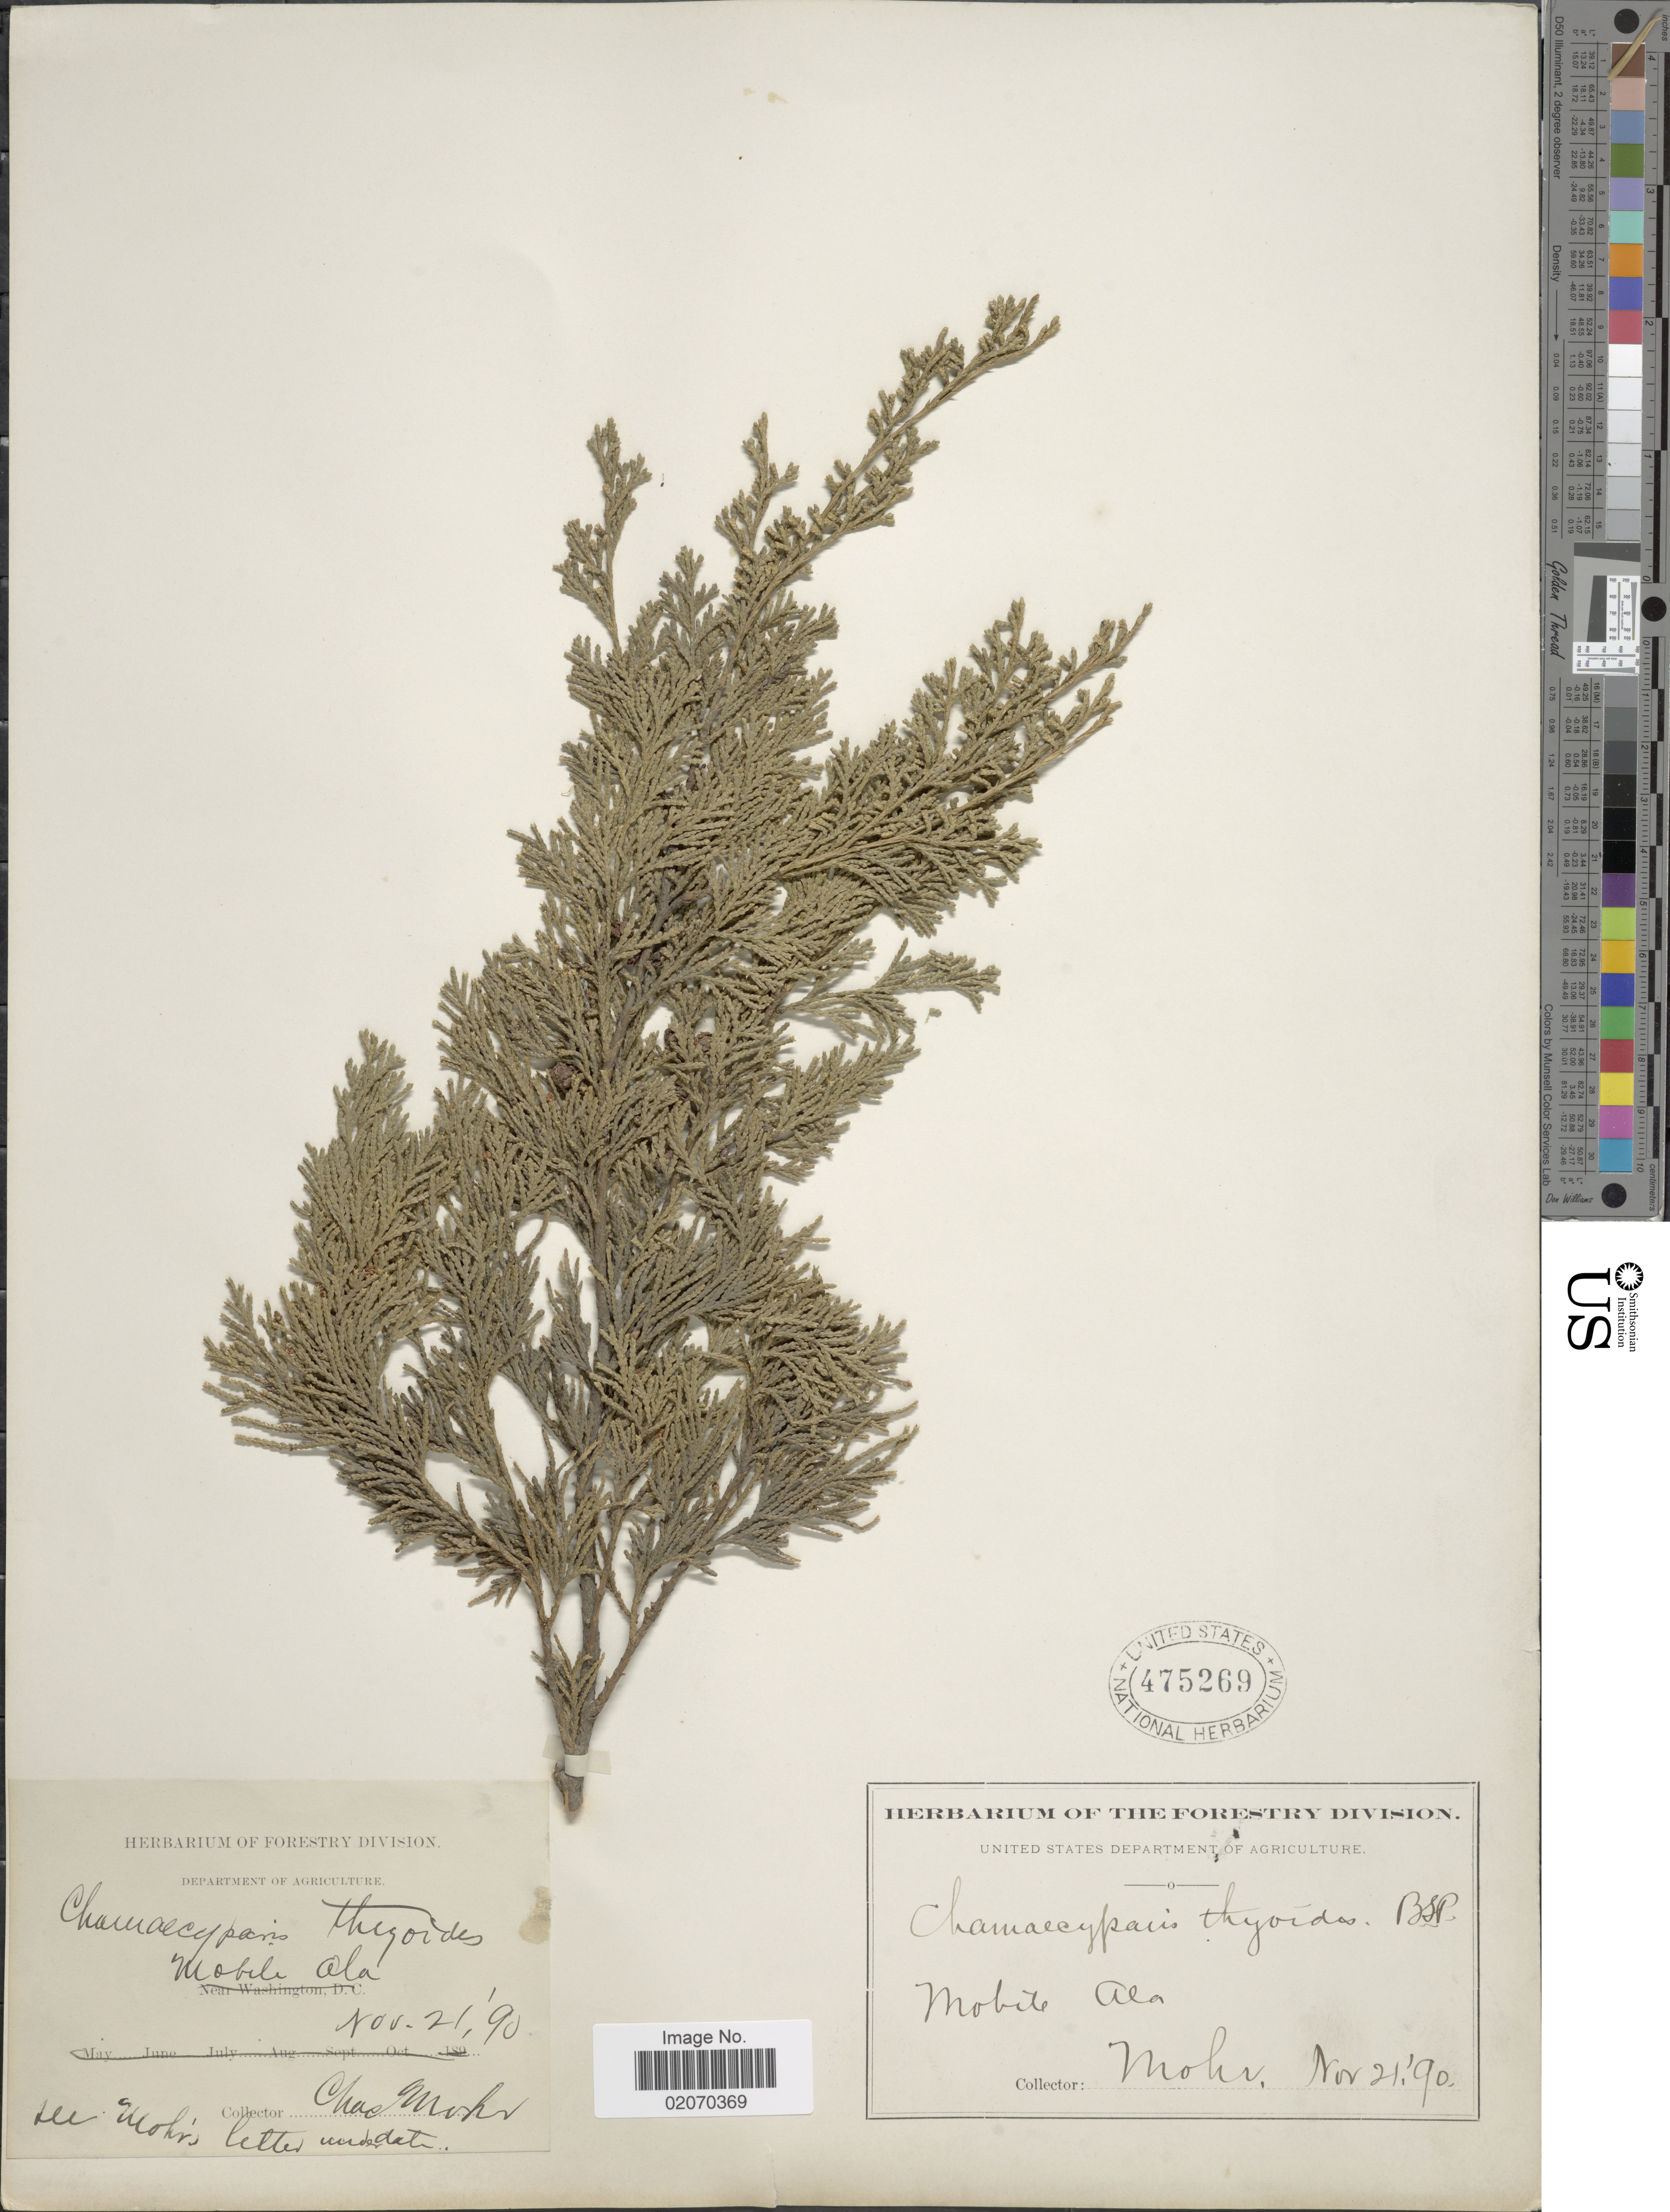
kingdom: Plantae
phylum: Tracheophyta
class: Pinopsida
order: Pinales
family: Cupressaceae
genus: Chamaecyparis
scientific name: Chamaecyparis thyoides var. henryae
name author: (H.L. Li) Little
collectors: C. T. Mohr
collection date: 1890-11-21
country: United States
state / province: Alabama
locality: Mobile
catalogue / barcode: US 475269